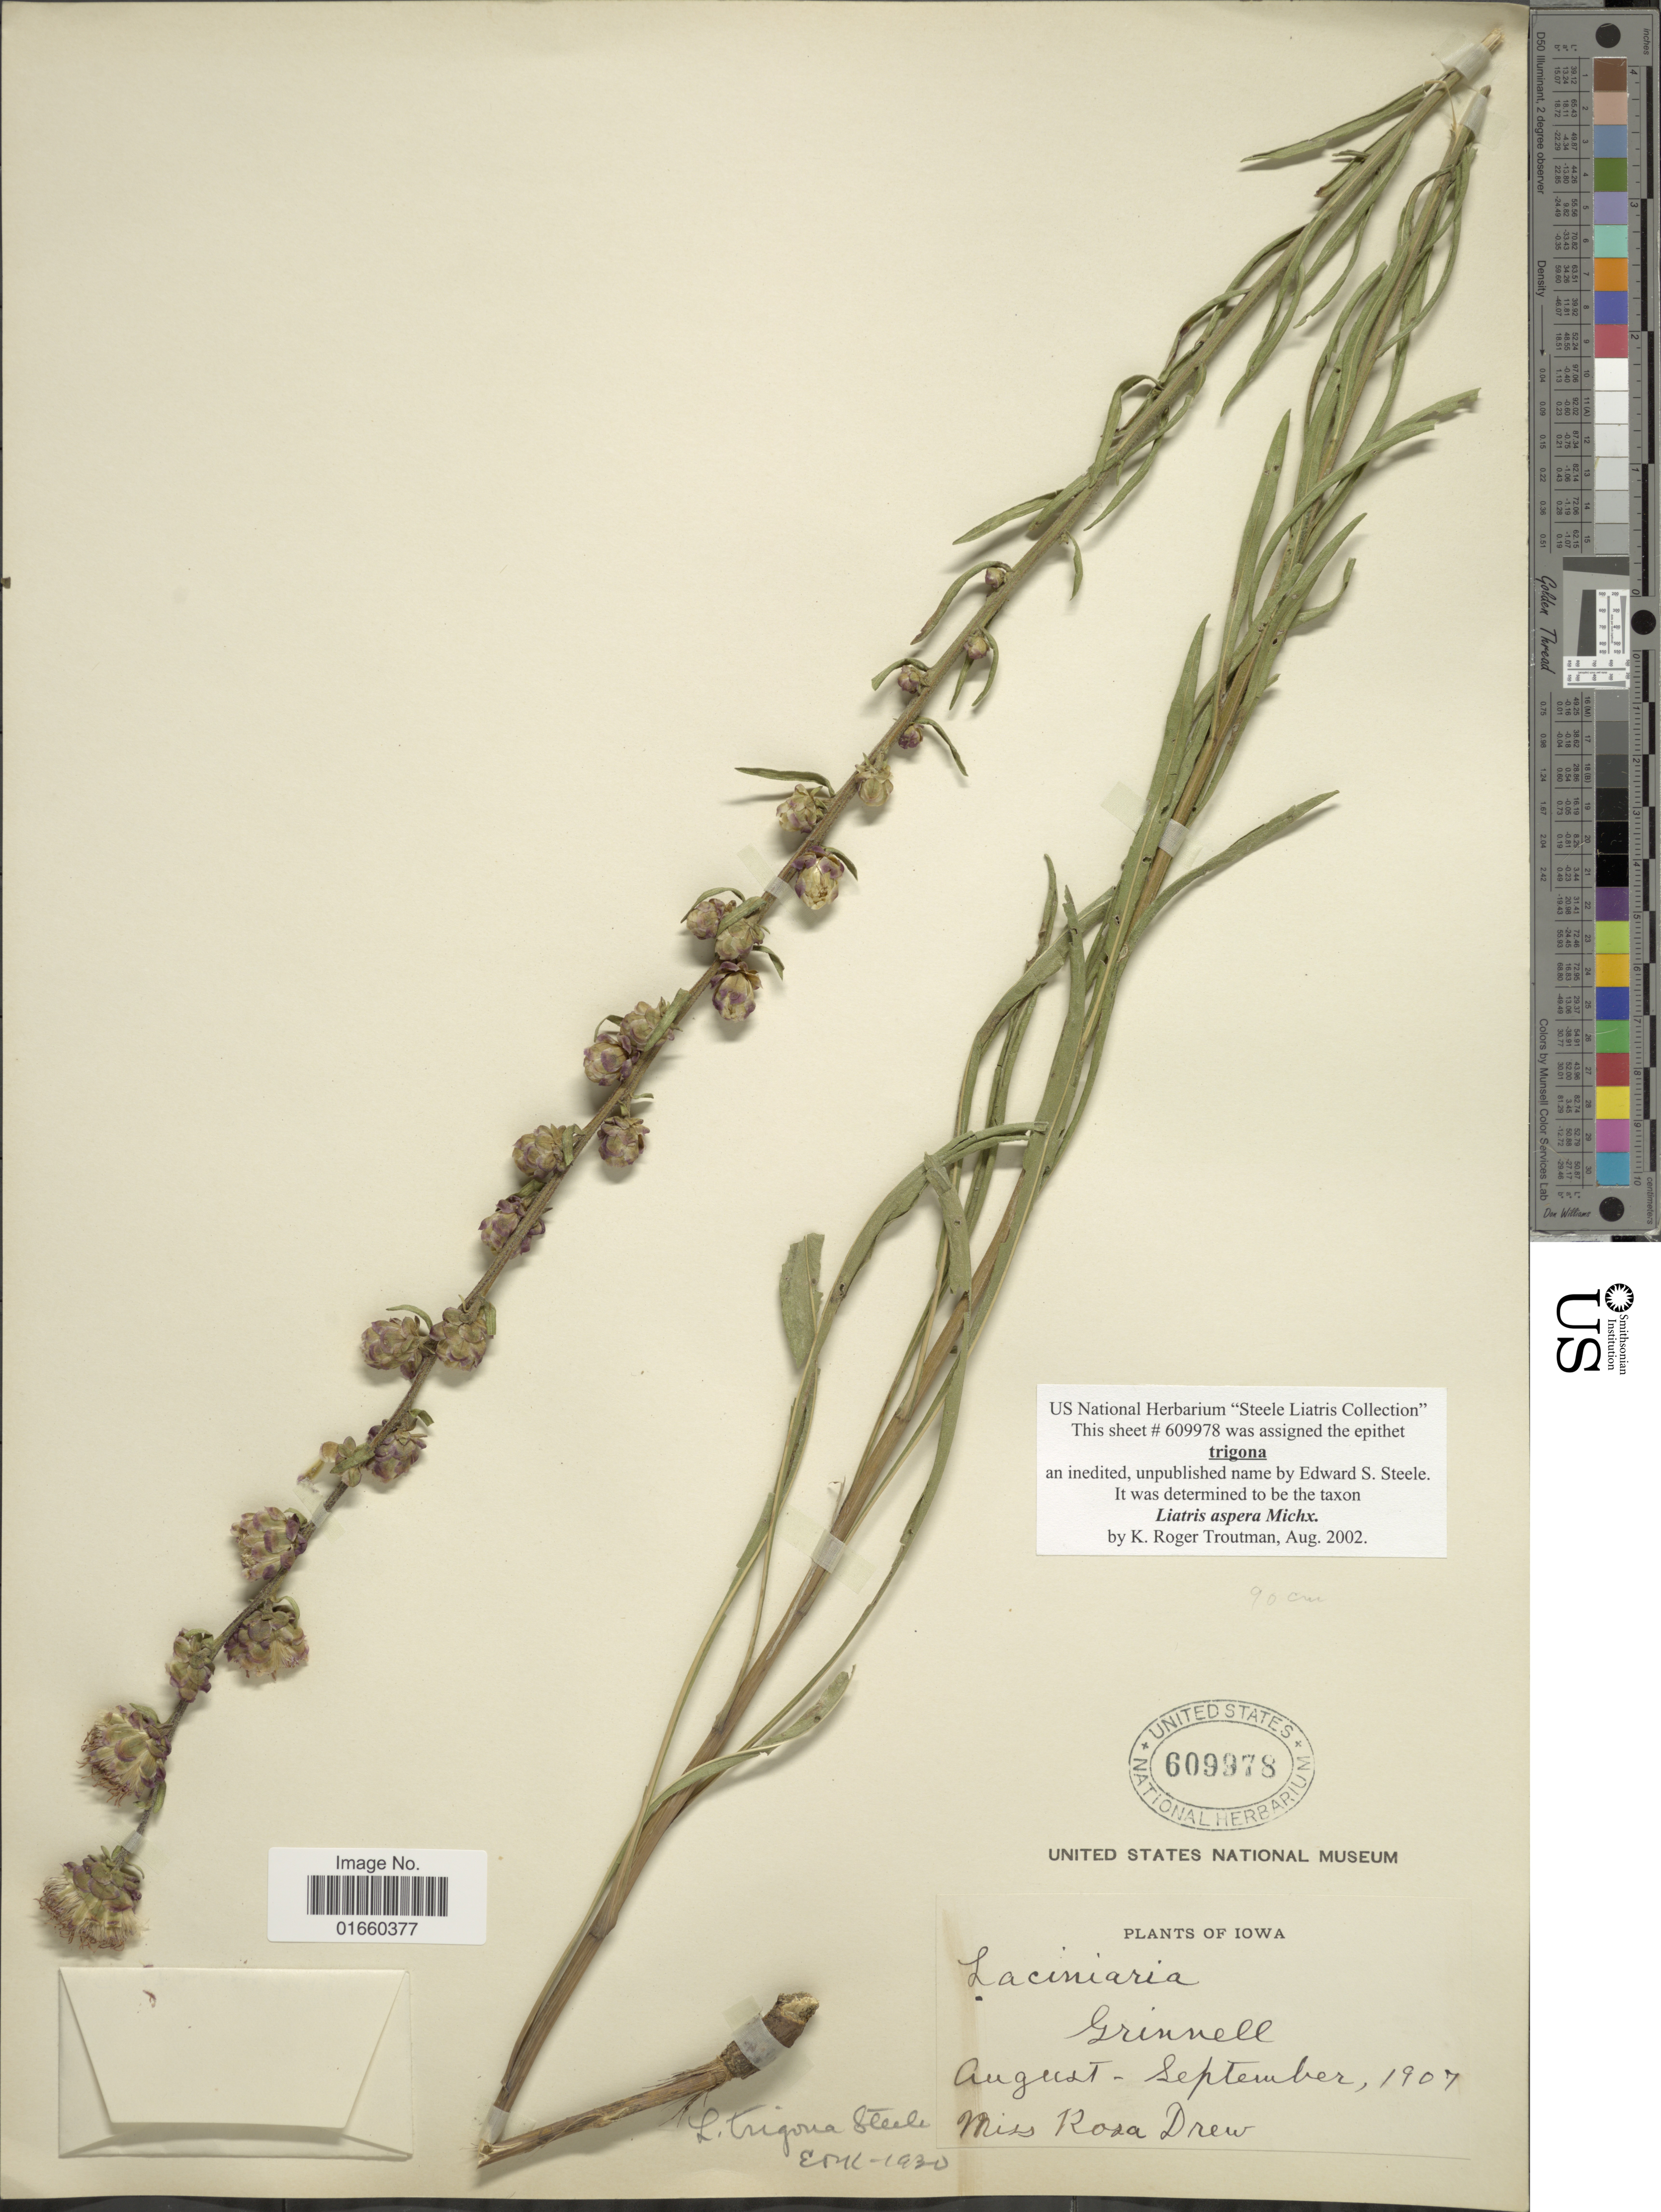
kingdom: Plantae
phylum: Tracheophyta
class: Magnoliopsida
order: Asterales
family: Asteraceae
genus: Liatris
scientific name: Liatris aspera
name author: Michx.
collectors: R. Drew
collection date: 1907-08/1907-09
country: United States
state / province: Iowa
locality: Grinnell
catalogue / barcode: US 609978